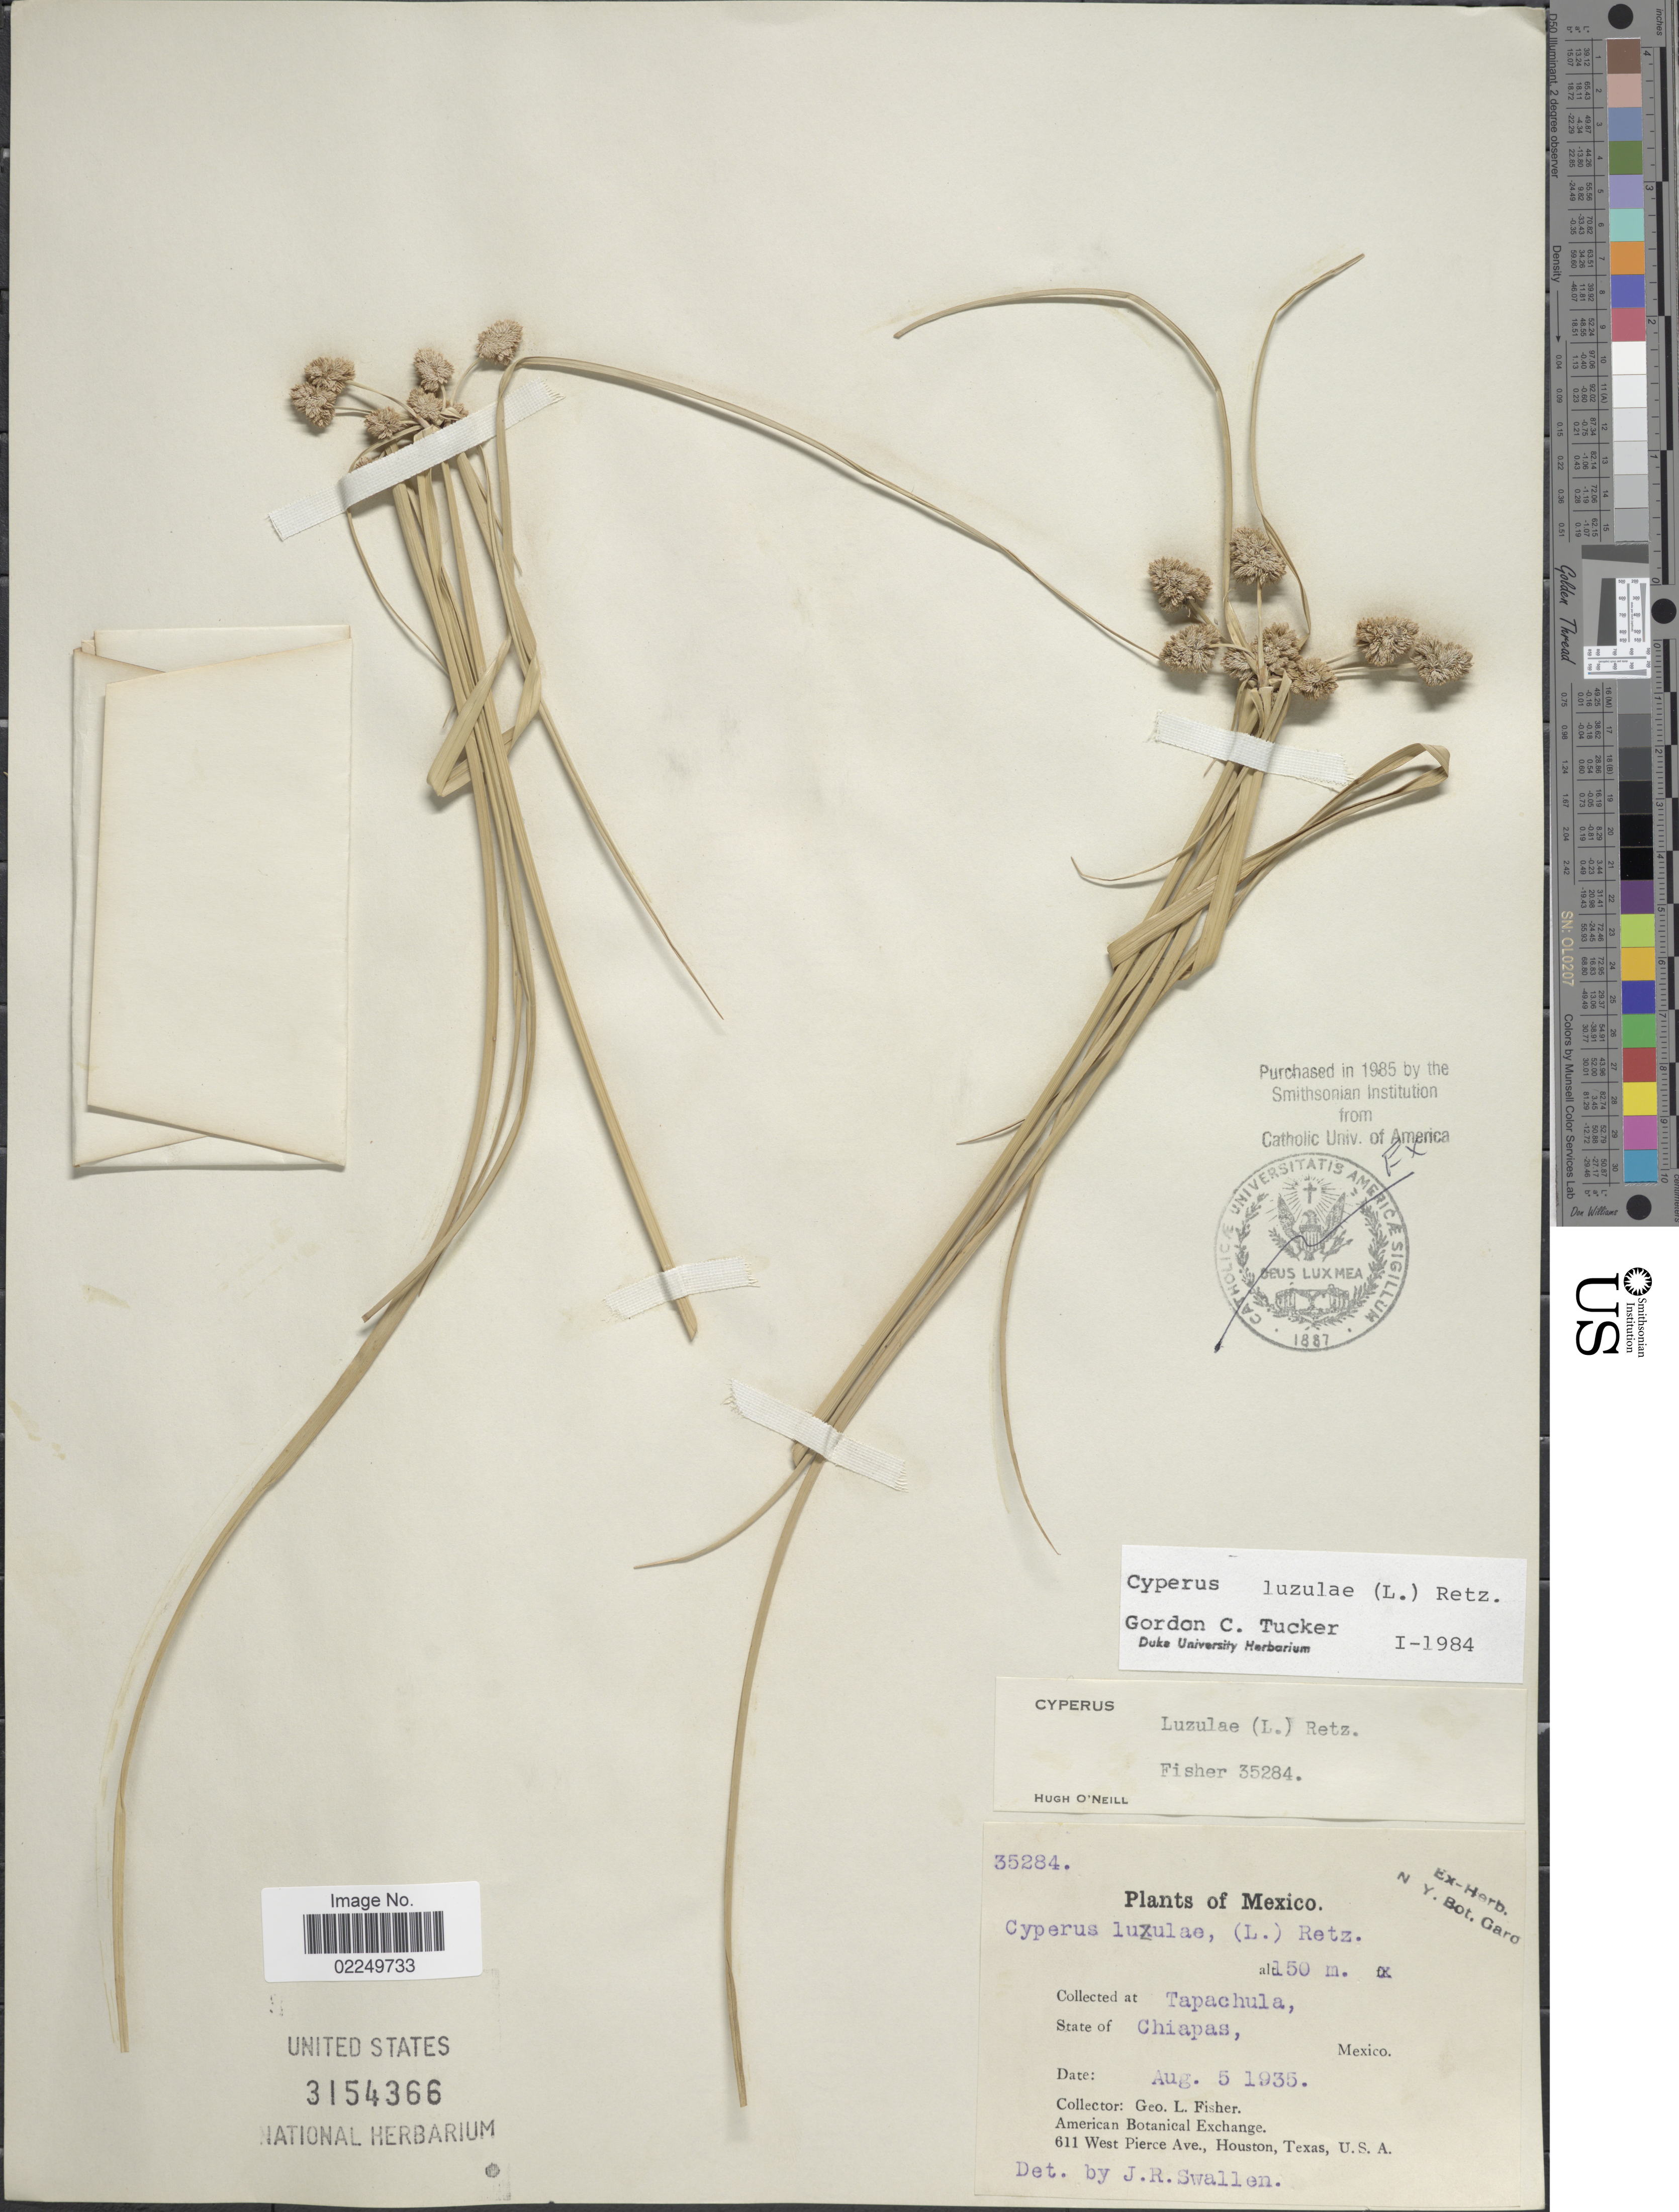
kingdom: Plantae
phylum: Tracheophyta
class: Liliopsida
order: Poales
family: Cyperaceae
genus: Cyperus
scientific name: Cyperus luzulae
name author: (L.) Rottb. ex Retz.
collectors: G. L. Fisher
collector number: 35284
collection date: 1935-08-05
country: Mexico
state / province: Chiapas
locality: Tapachula, State of Chiapas, Mexico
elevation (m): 50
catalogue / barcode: US 3154366